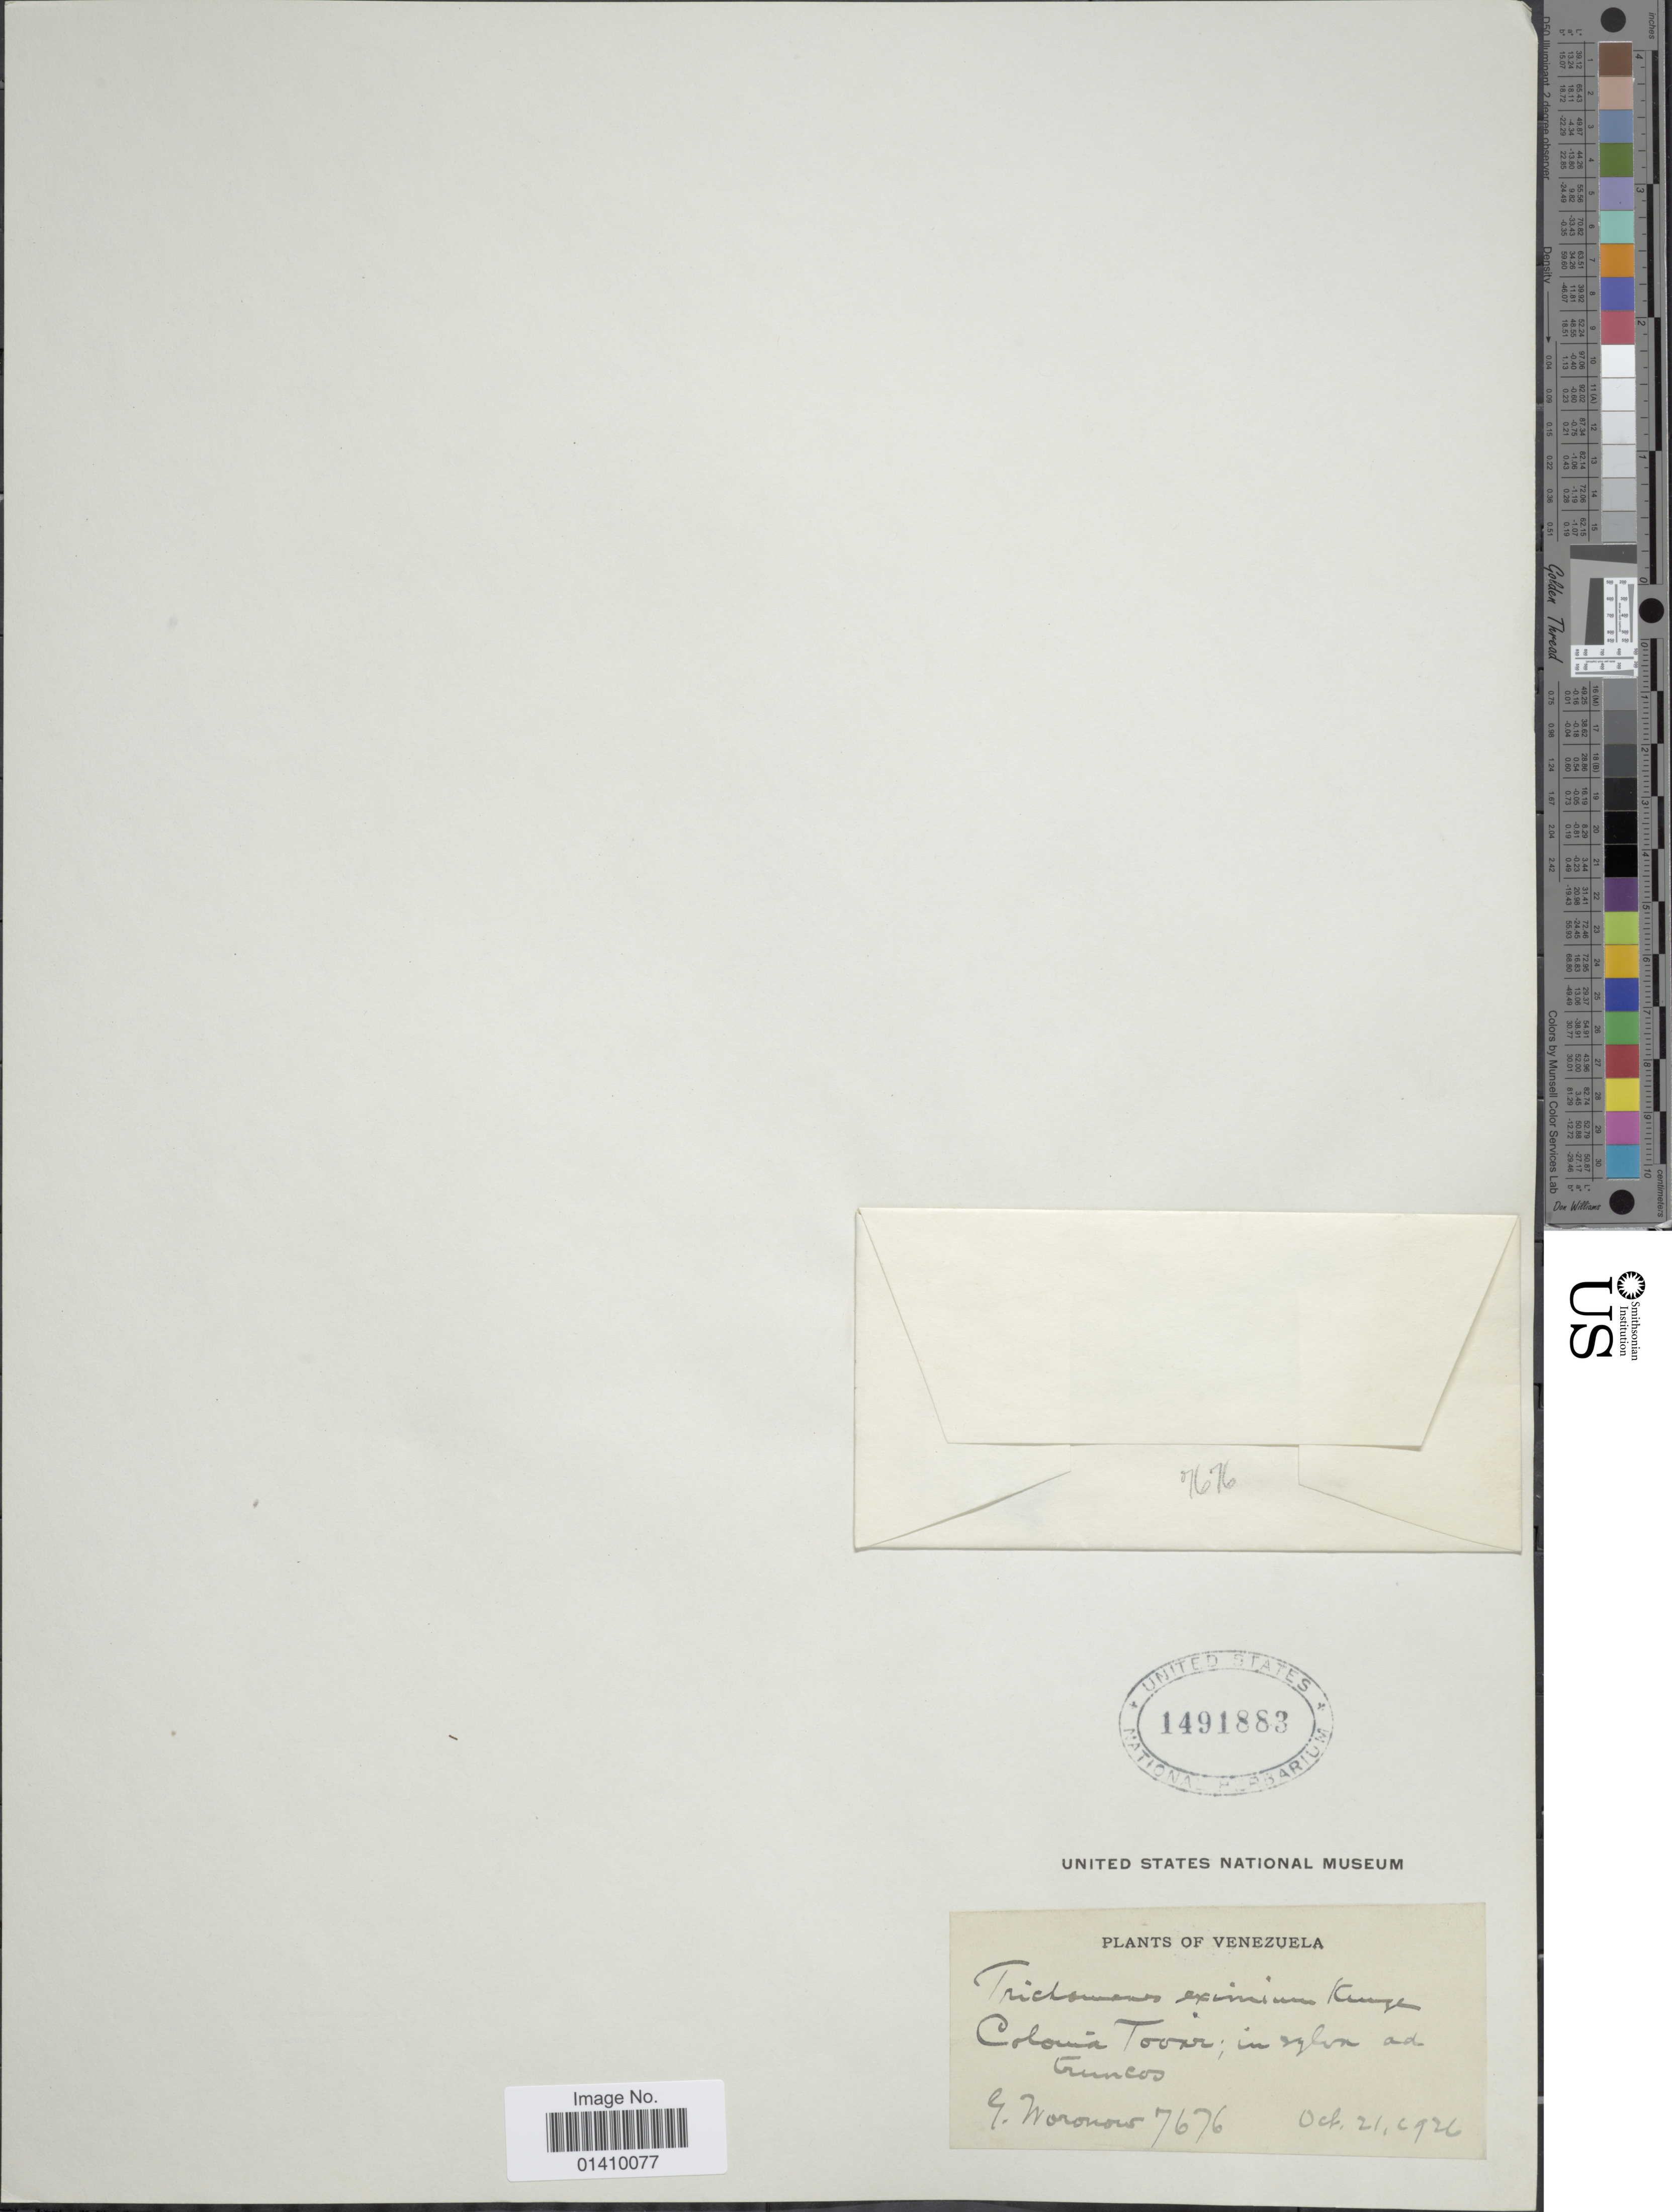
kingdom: Plantae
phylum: Tracheophyta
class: Polypodiopsida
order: Hymenophyllales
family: Hymenophyllaceae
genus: Polyphlebium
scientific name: Polyphlebium diaphanum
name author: (Kunth) Ebihara & Dubuisson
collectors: G. Woronow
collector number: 7676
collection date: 1926-10-21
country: Venezuela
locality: Colonia Tovar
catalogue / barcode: US 1491883